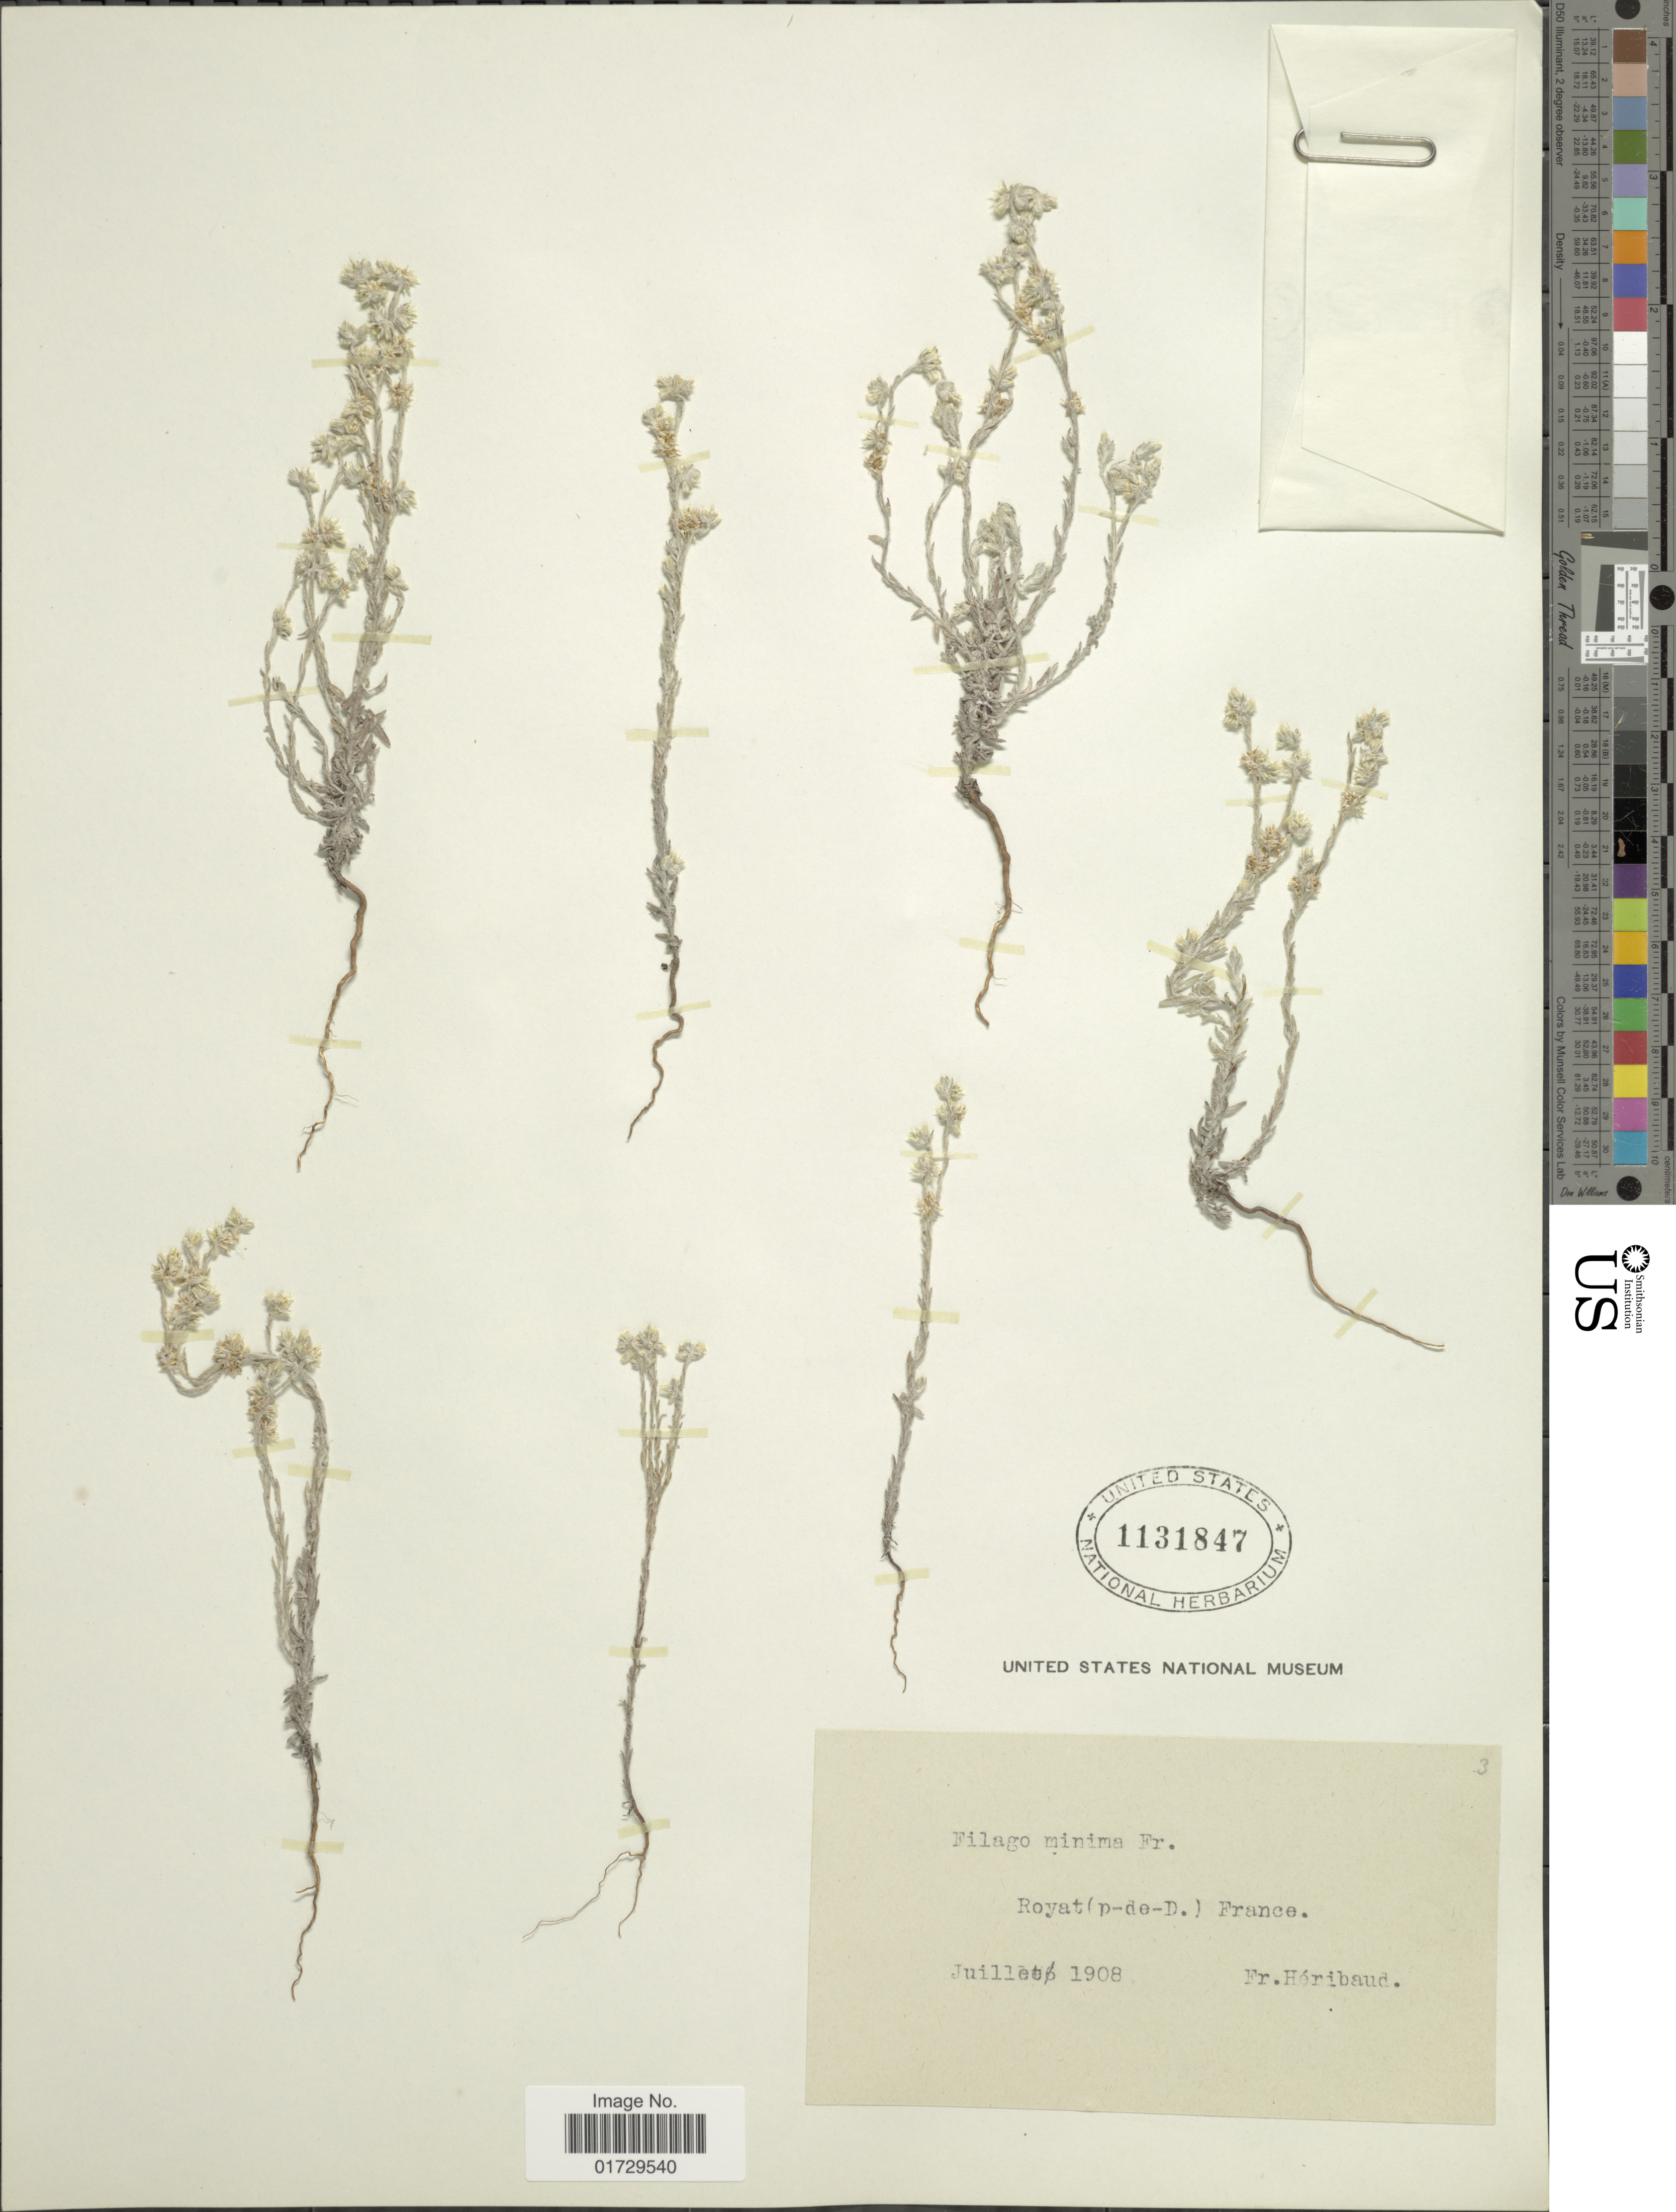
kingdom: Plantae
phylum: Tracheophyta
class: Magnoliopsida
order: Asterales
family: Asteraceae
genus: Filago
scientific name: Filago minima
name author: (Sm.) Pers.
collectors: F. Heribaud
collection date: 1908-07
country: France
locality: Royat (p-de-D)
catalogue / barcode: US 1131847